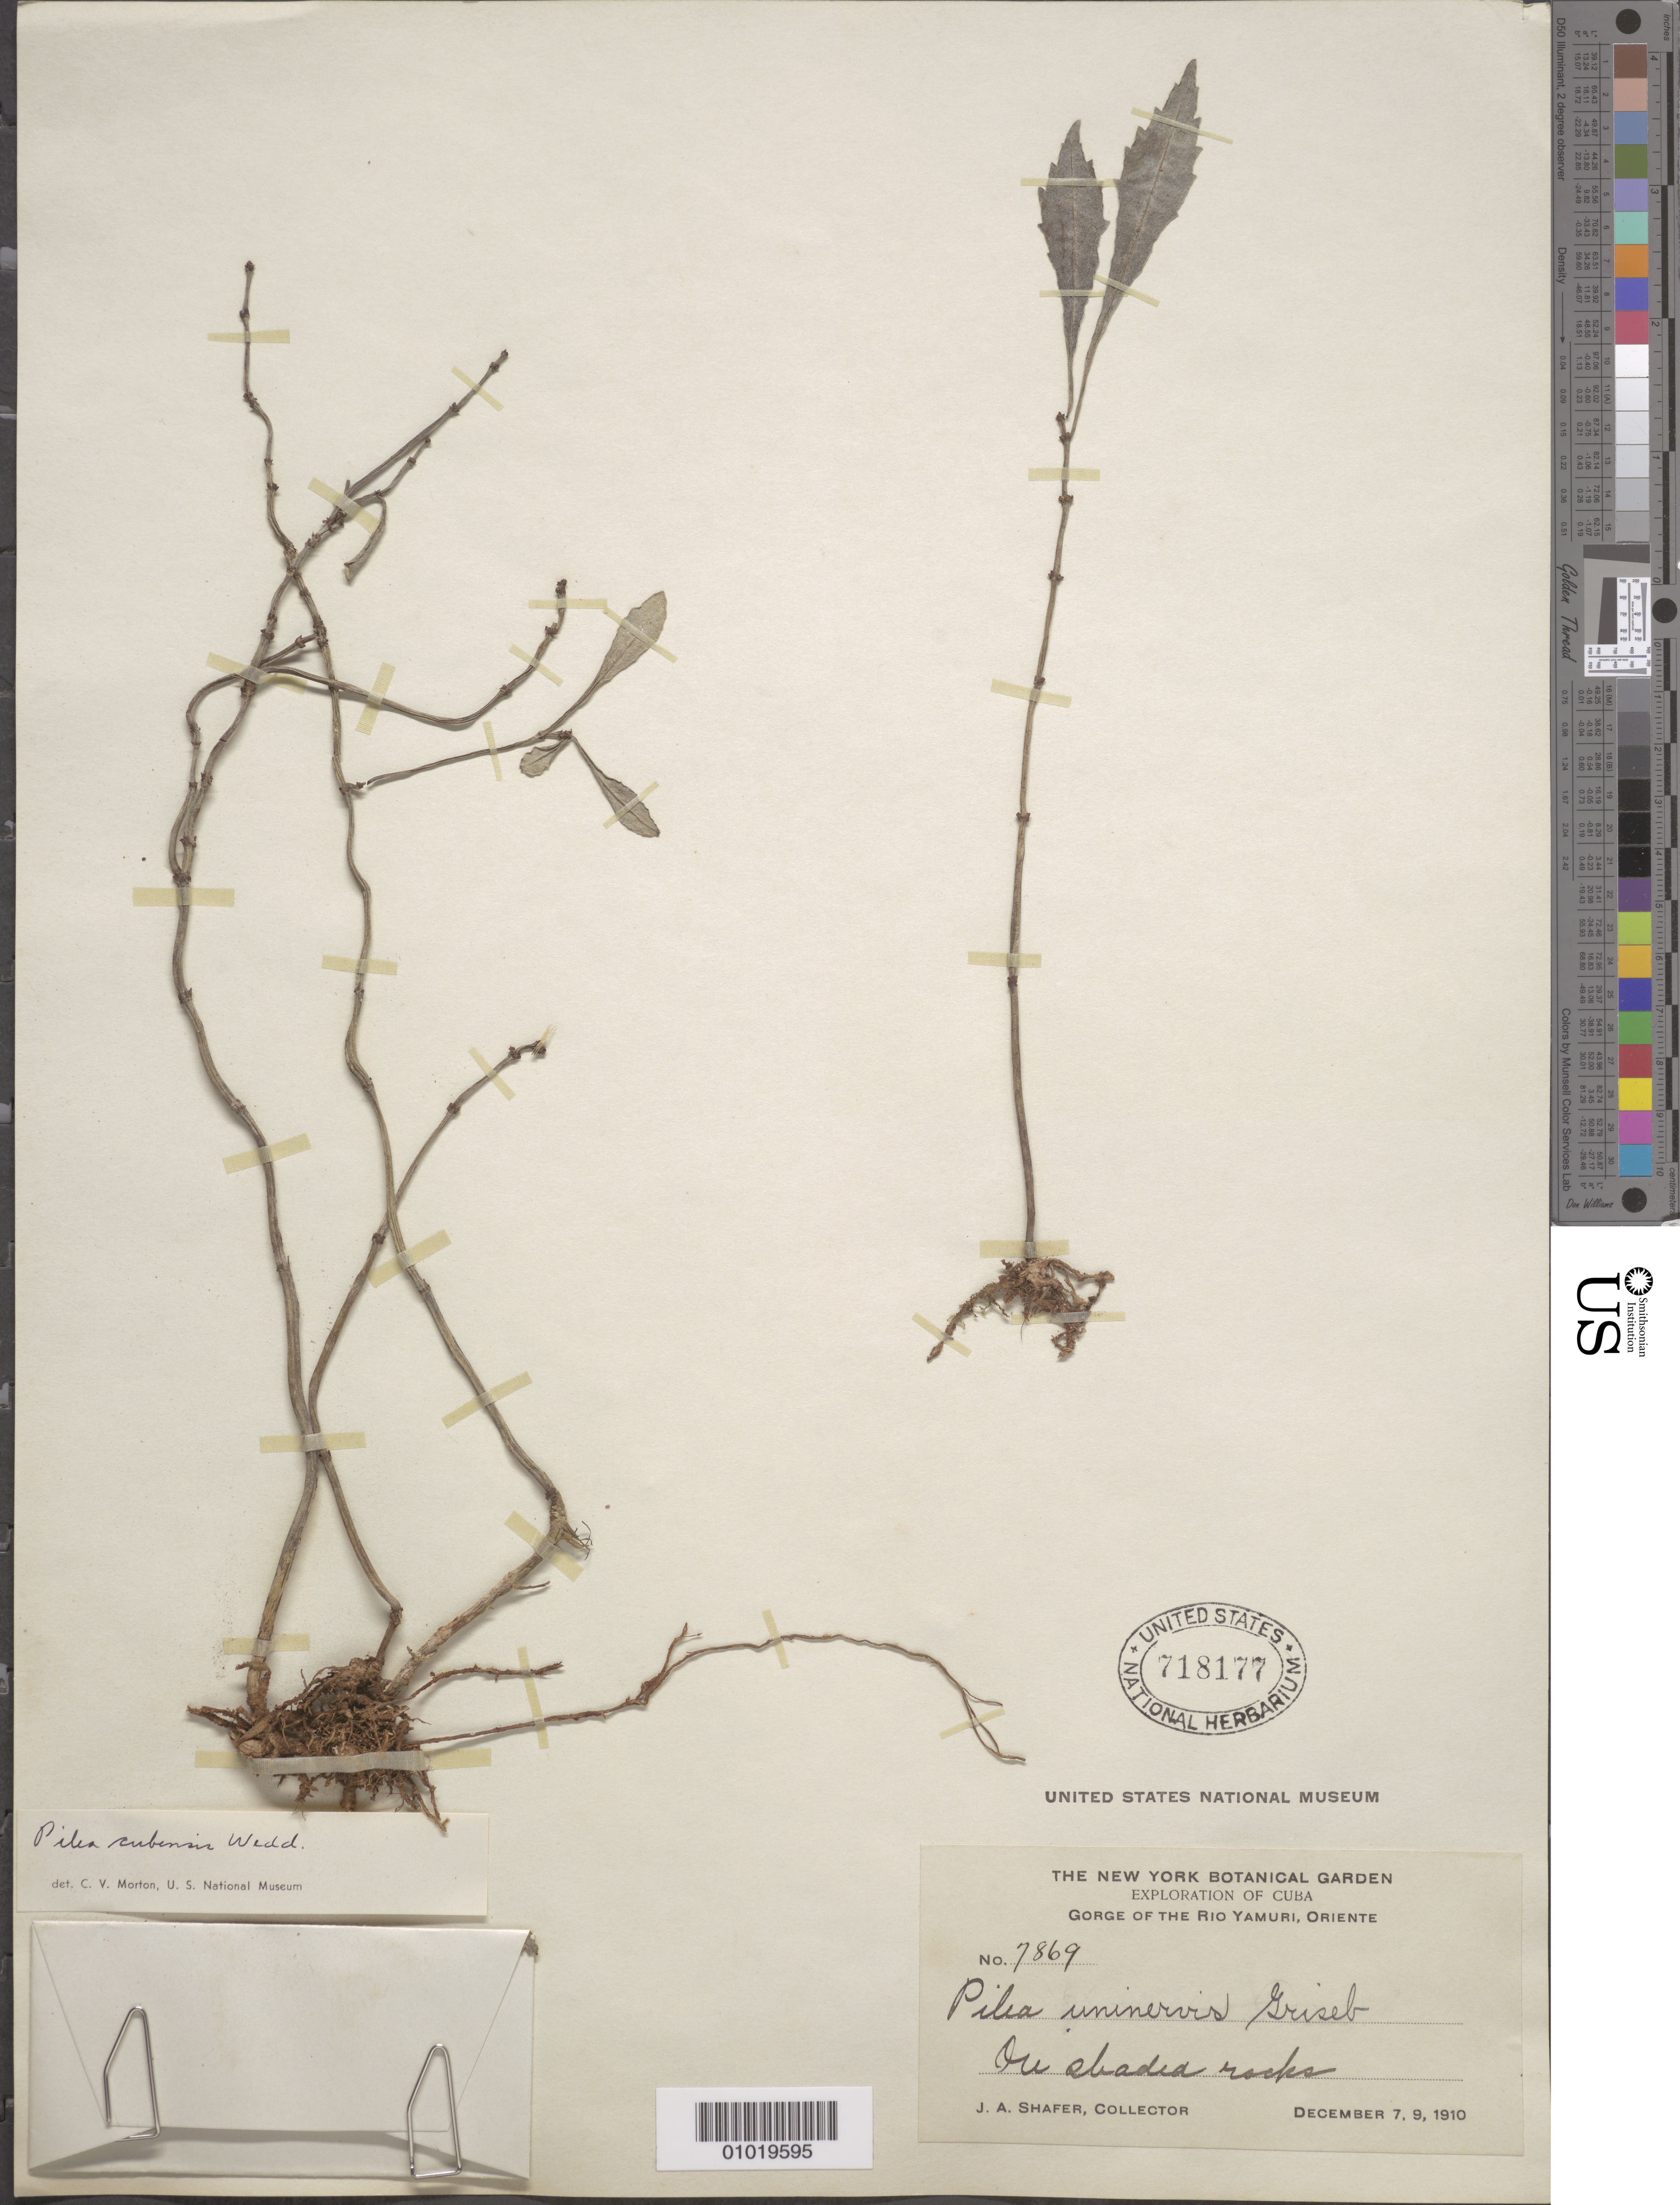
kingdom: Plantae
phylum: Tracheophyta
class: Magnoliopsida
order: Rosales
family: Urticaceae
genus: Pilea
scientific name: Pilea cubensis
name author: Wedd.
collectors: J. A. Shafer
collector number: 7869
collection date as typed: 07 Dec 1910 and 09 Dec 1910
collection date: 1910-12-07,1910-12-09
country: Cuba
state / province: Oriente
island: Cuba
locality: Gorge of the Rio Yamuri, Oriente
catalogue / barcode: US 718177